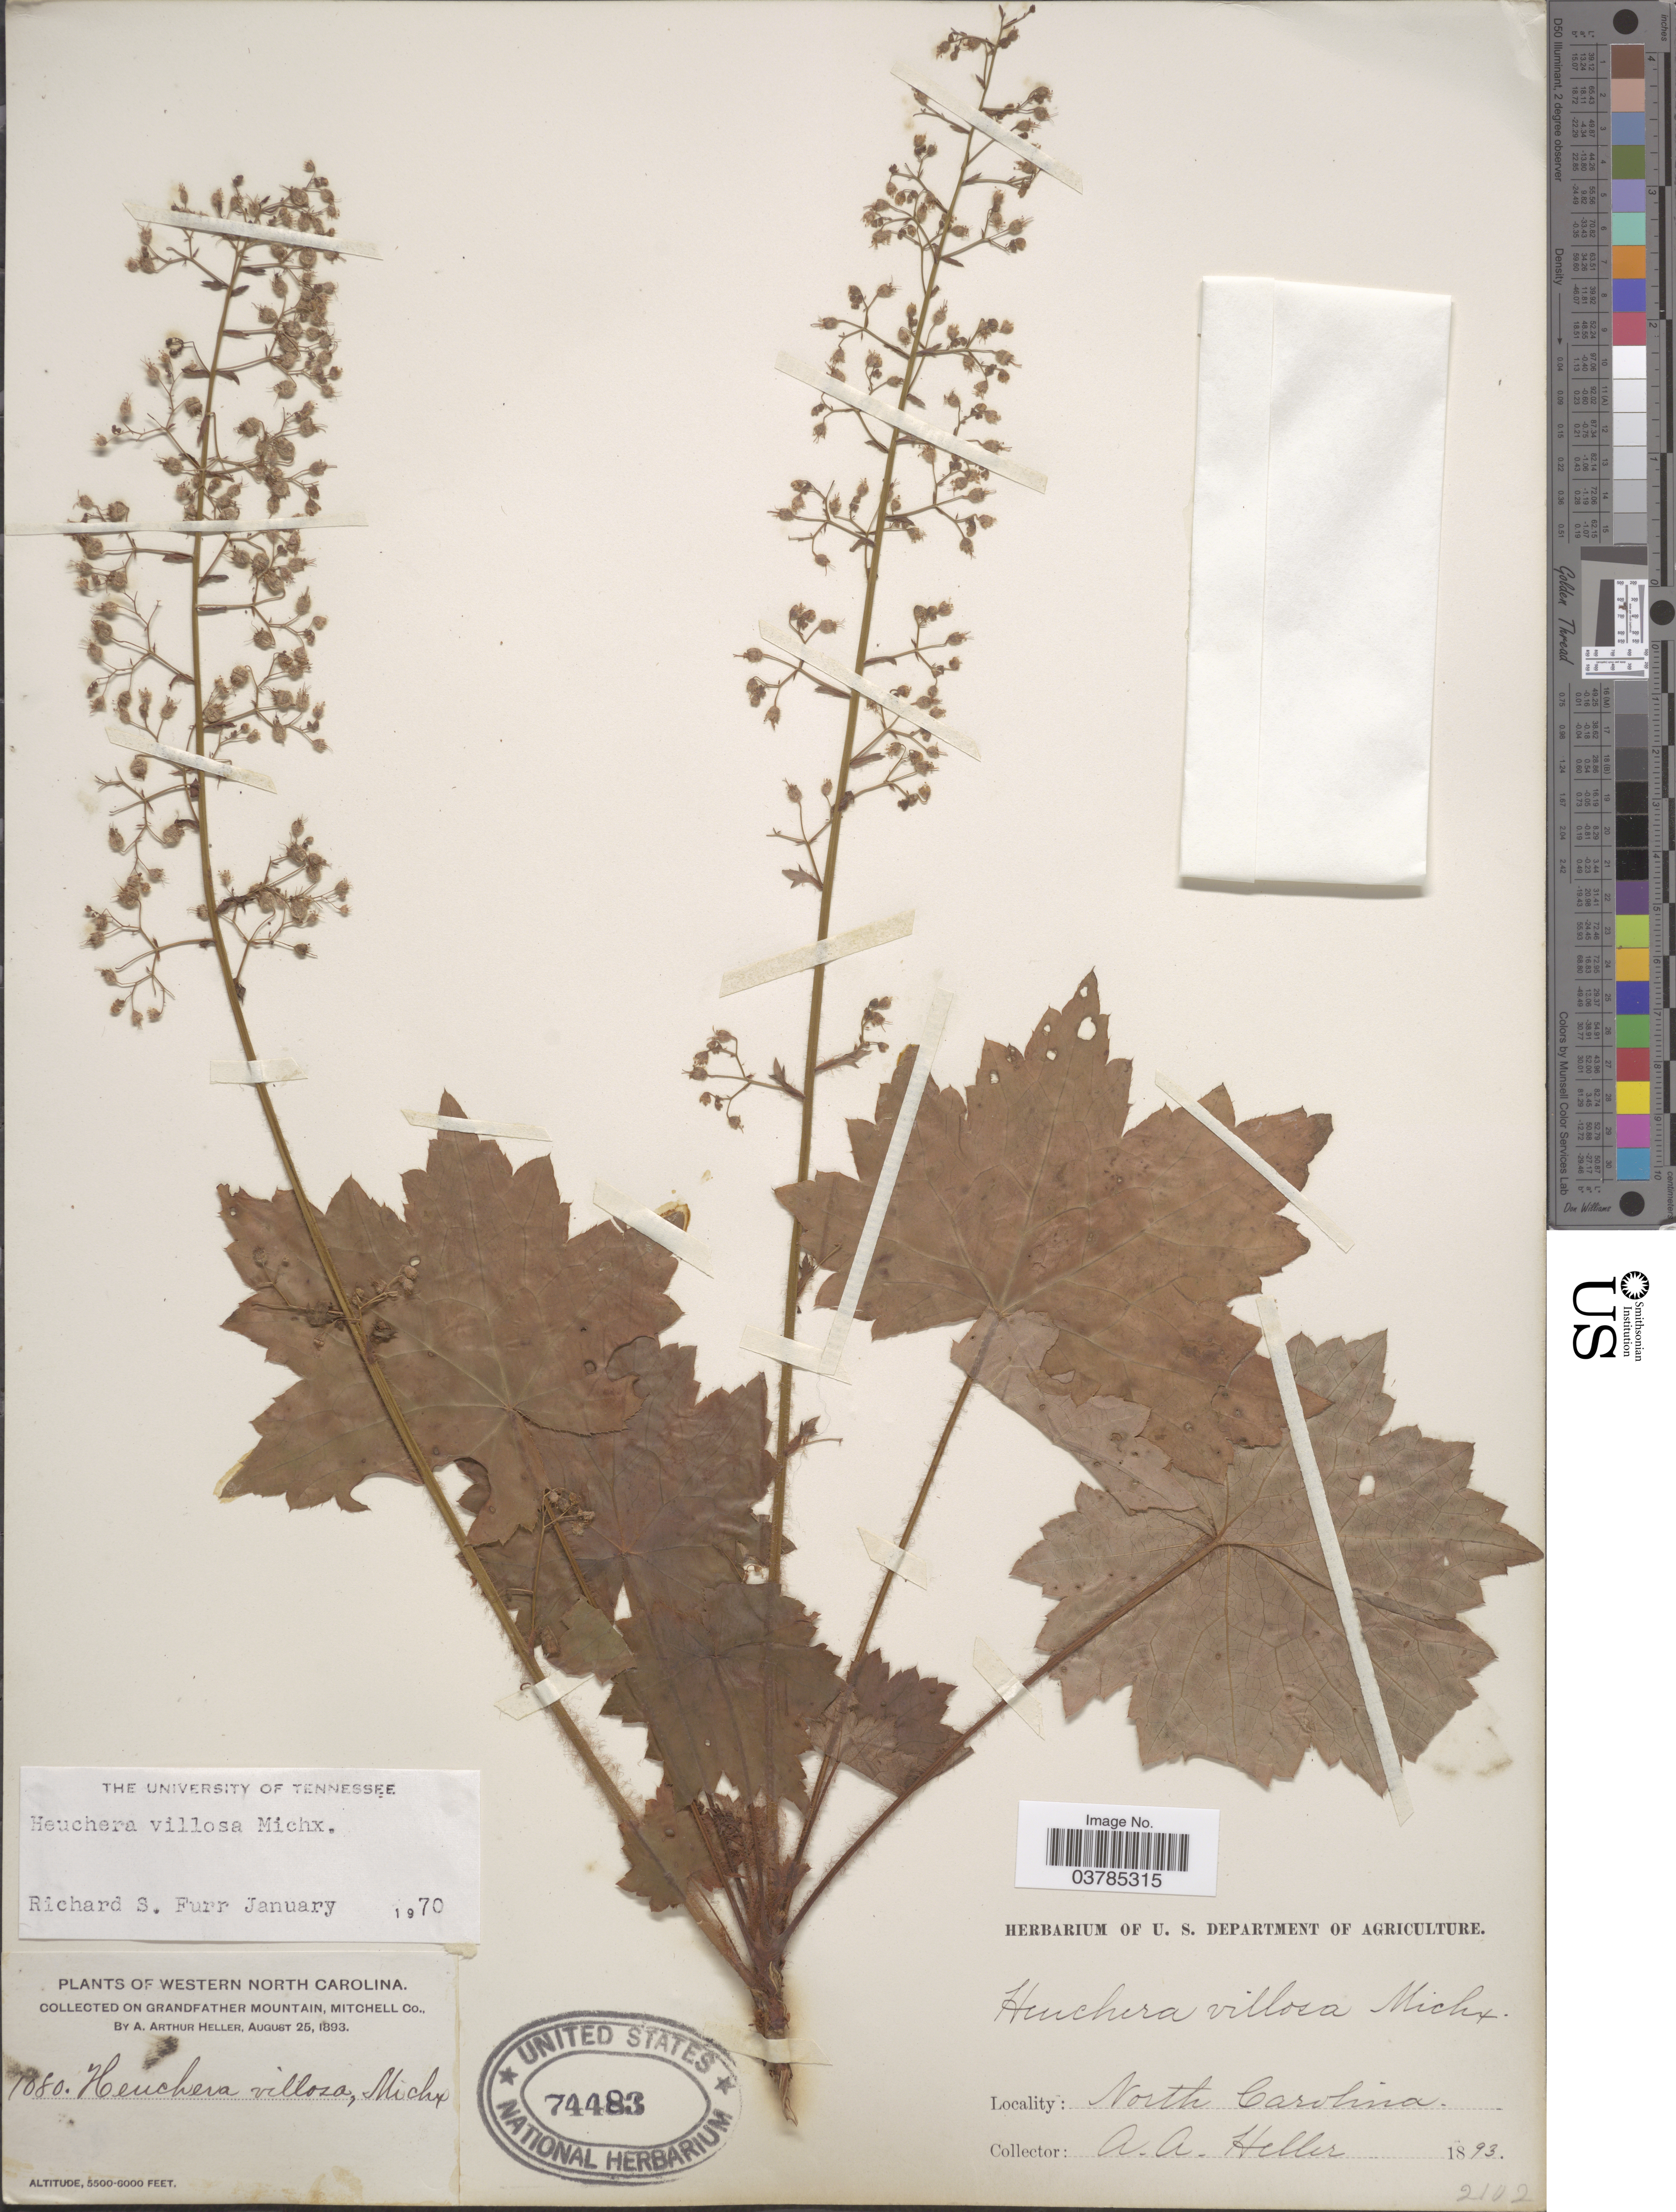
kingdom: Plantae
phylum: Tracheophyta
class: Magnoliopsida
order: Saxifragales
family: Saxifragaceae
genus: Heuchera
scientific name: Heuchera villosa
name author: Michx.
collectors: A. A. Heller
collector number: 7080*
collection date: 1893-08-25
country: United States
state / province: North Carolina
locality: Western North Carolina. On Grandfather Mountain, Mitchell Co.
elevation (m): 1676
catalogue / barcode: US 74483